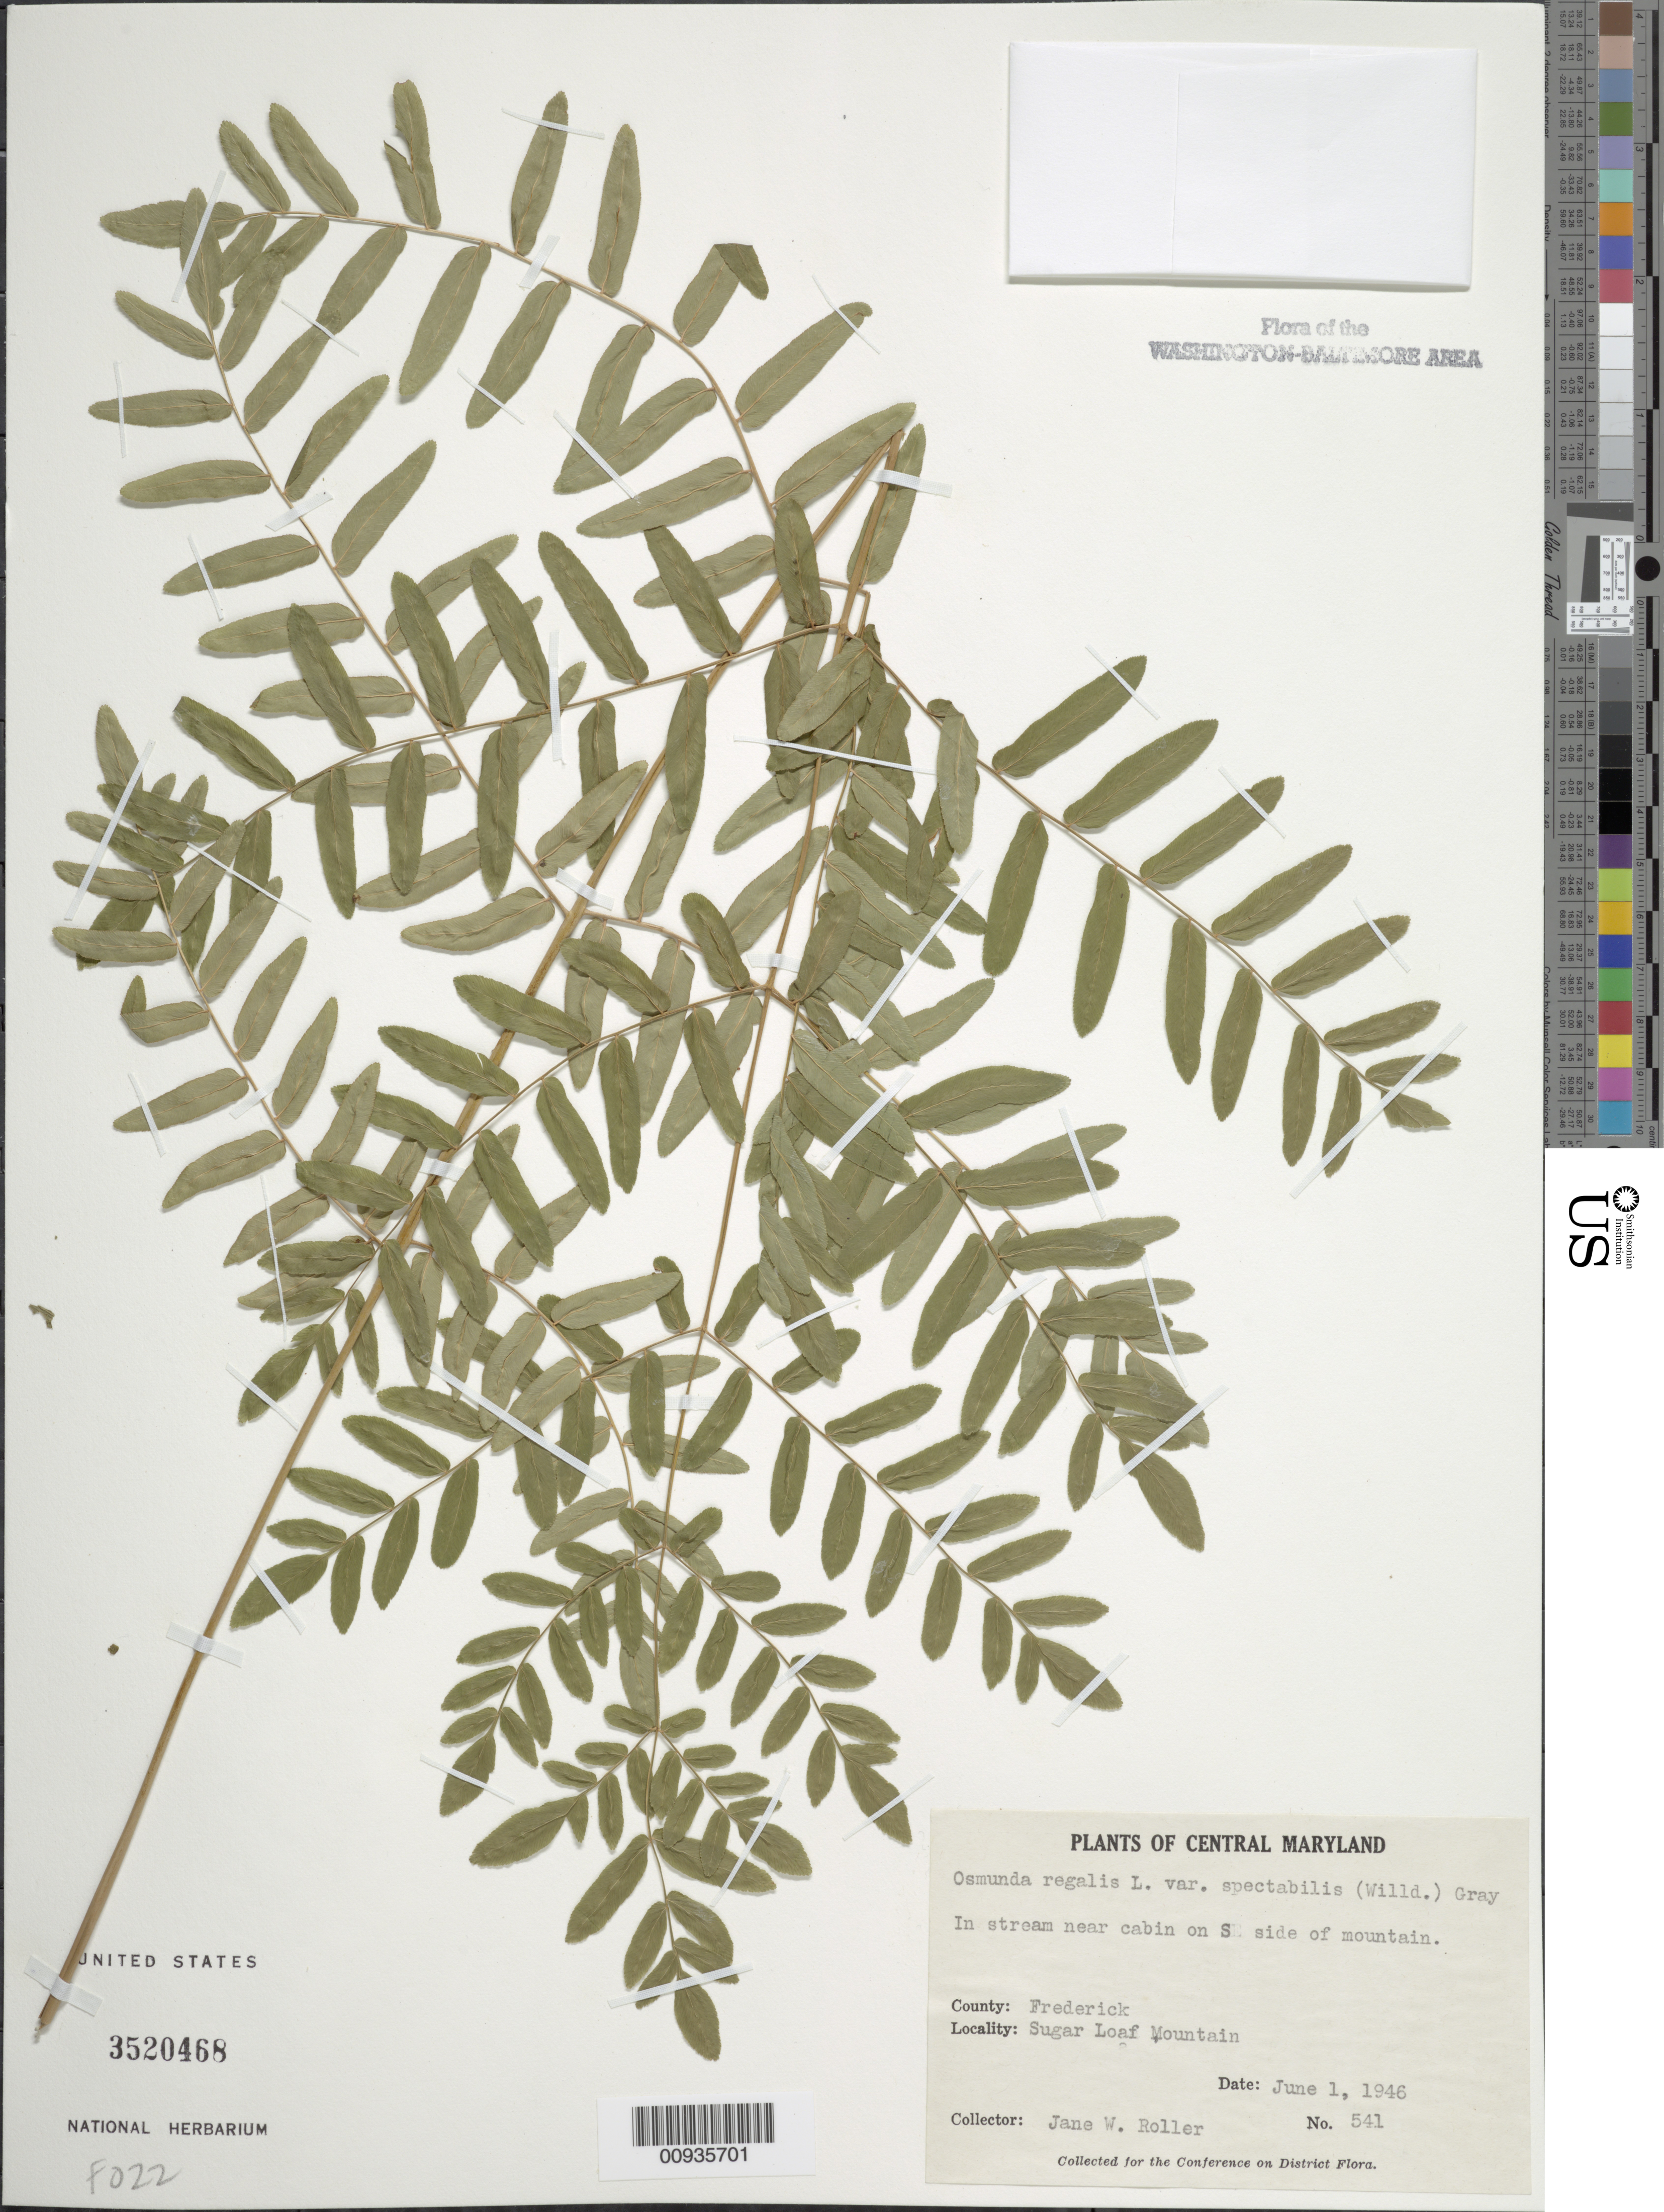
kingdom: Plantae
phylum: Tracheophyta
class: Polypodiopsida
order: Osmundales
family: Osmundaceae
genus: Osmunda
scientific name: Osmunda regalis var. spectabilis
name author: (Willd.) A. Gray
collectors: J. W. Roller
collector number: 541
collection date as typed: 01 Jun 1946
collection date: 1946-06-01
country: United States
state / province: Maryland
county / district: Frederick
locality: Sugar Loaf Mountain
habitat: in stream near cabin on S side of mountain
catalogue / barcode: US 3520468